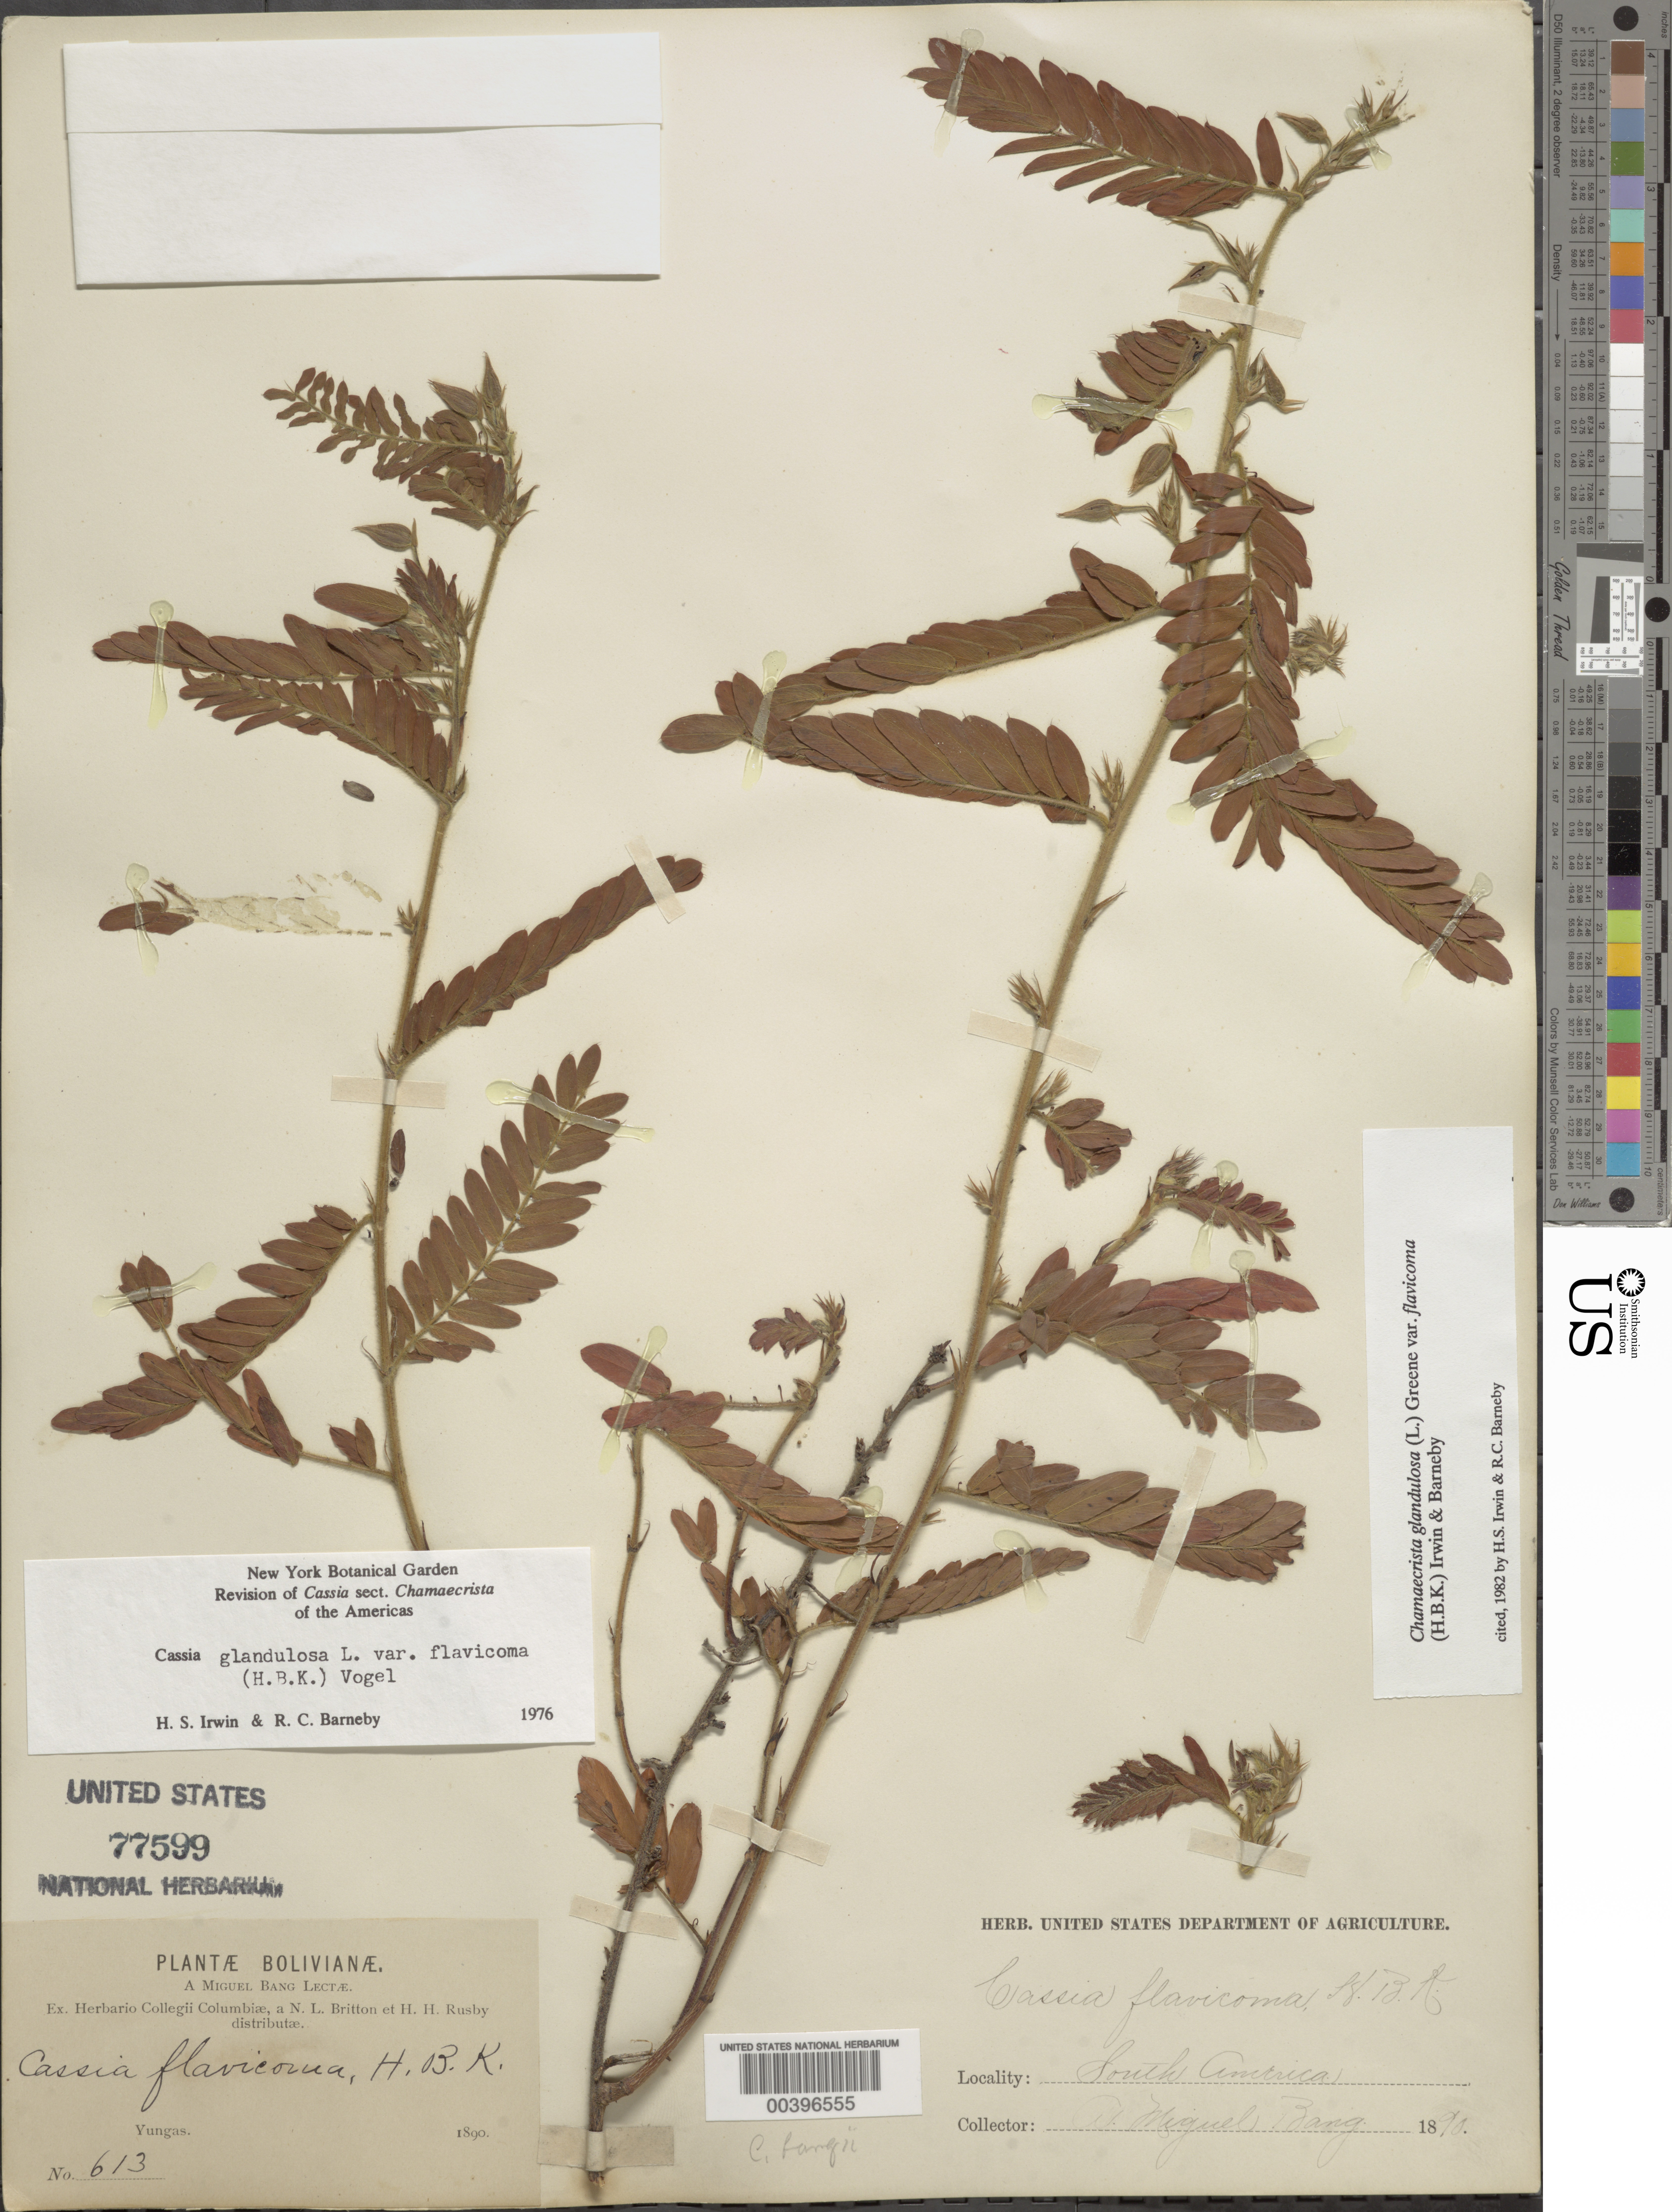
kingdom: Plantae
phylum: Tracheophyta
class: Magnoliopsida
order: Fabales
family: Fabaceae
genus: Chamaecrista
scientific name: Chamaecrista glandulosa var. flavicoma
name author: (Kunth) H.S. Irwin & Barneby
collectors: M. Bang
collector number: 613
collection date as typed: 1890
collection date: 1890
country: Bolivia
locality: Yungas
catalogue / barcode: US 77599